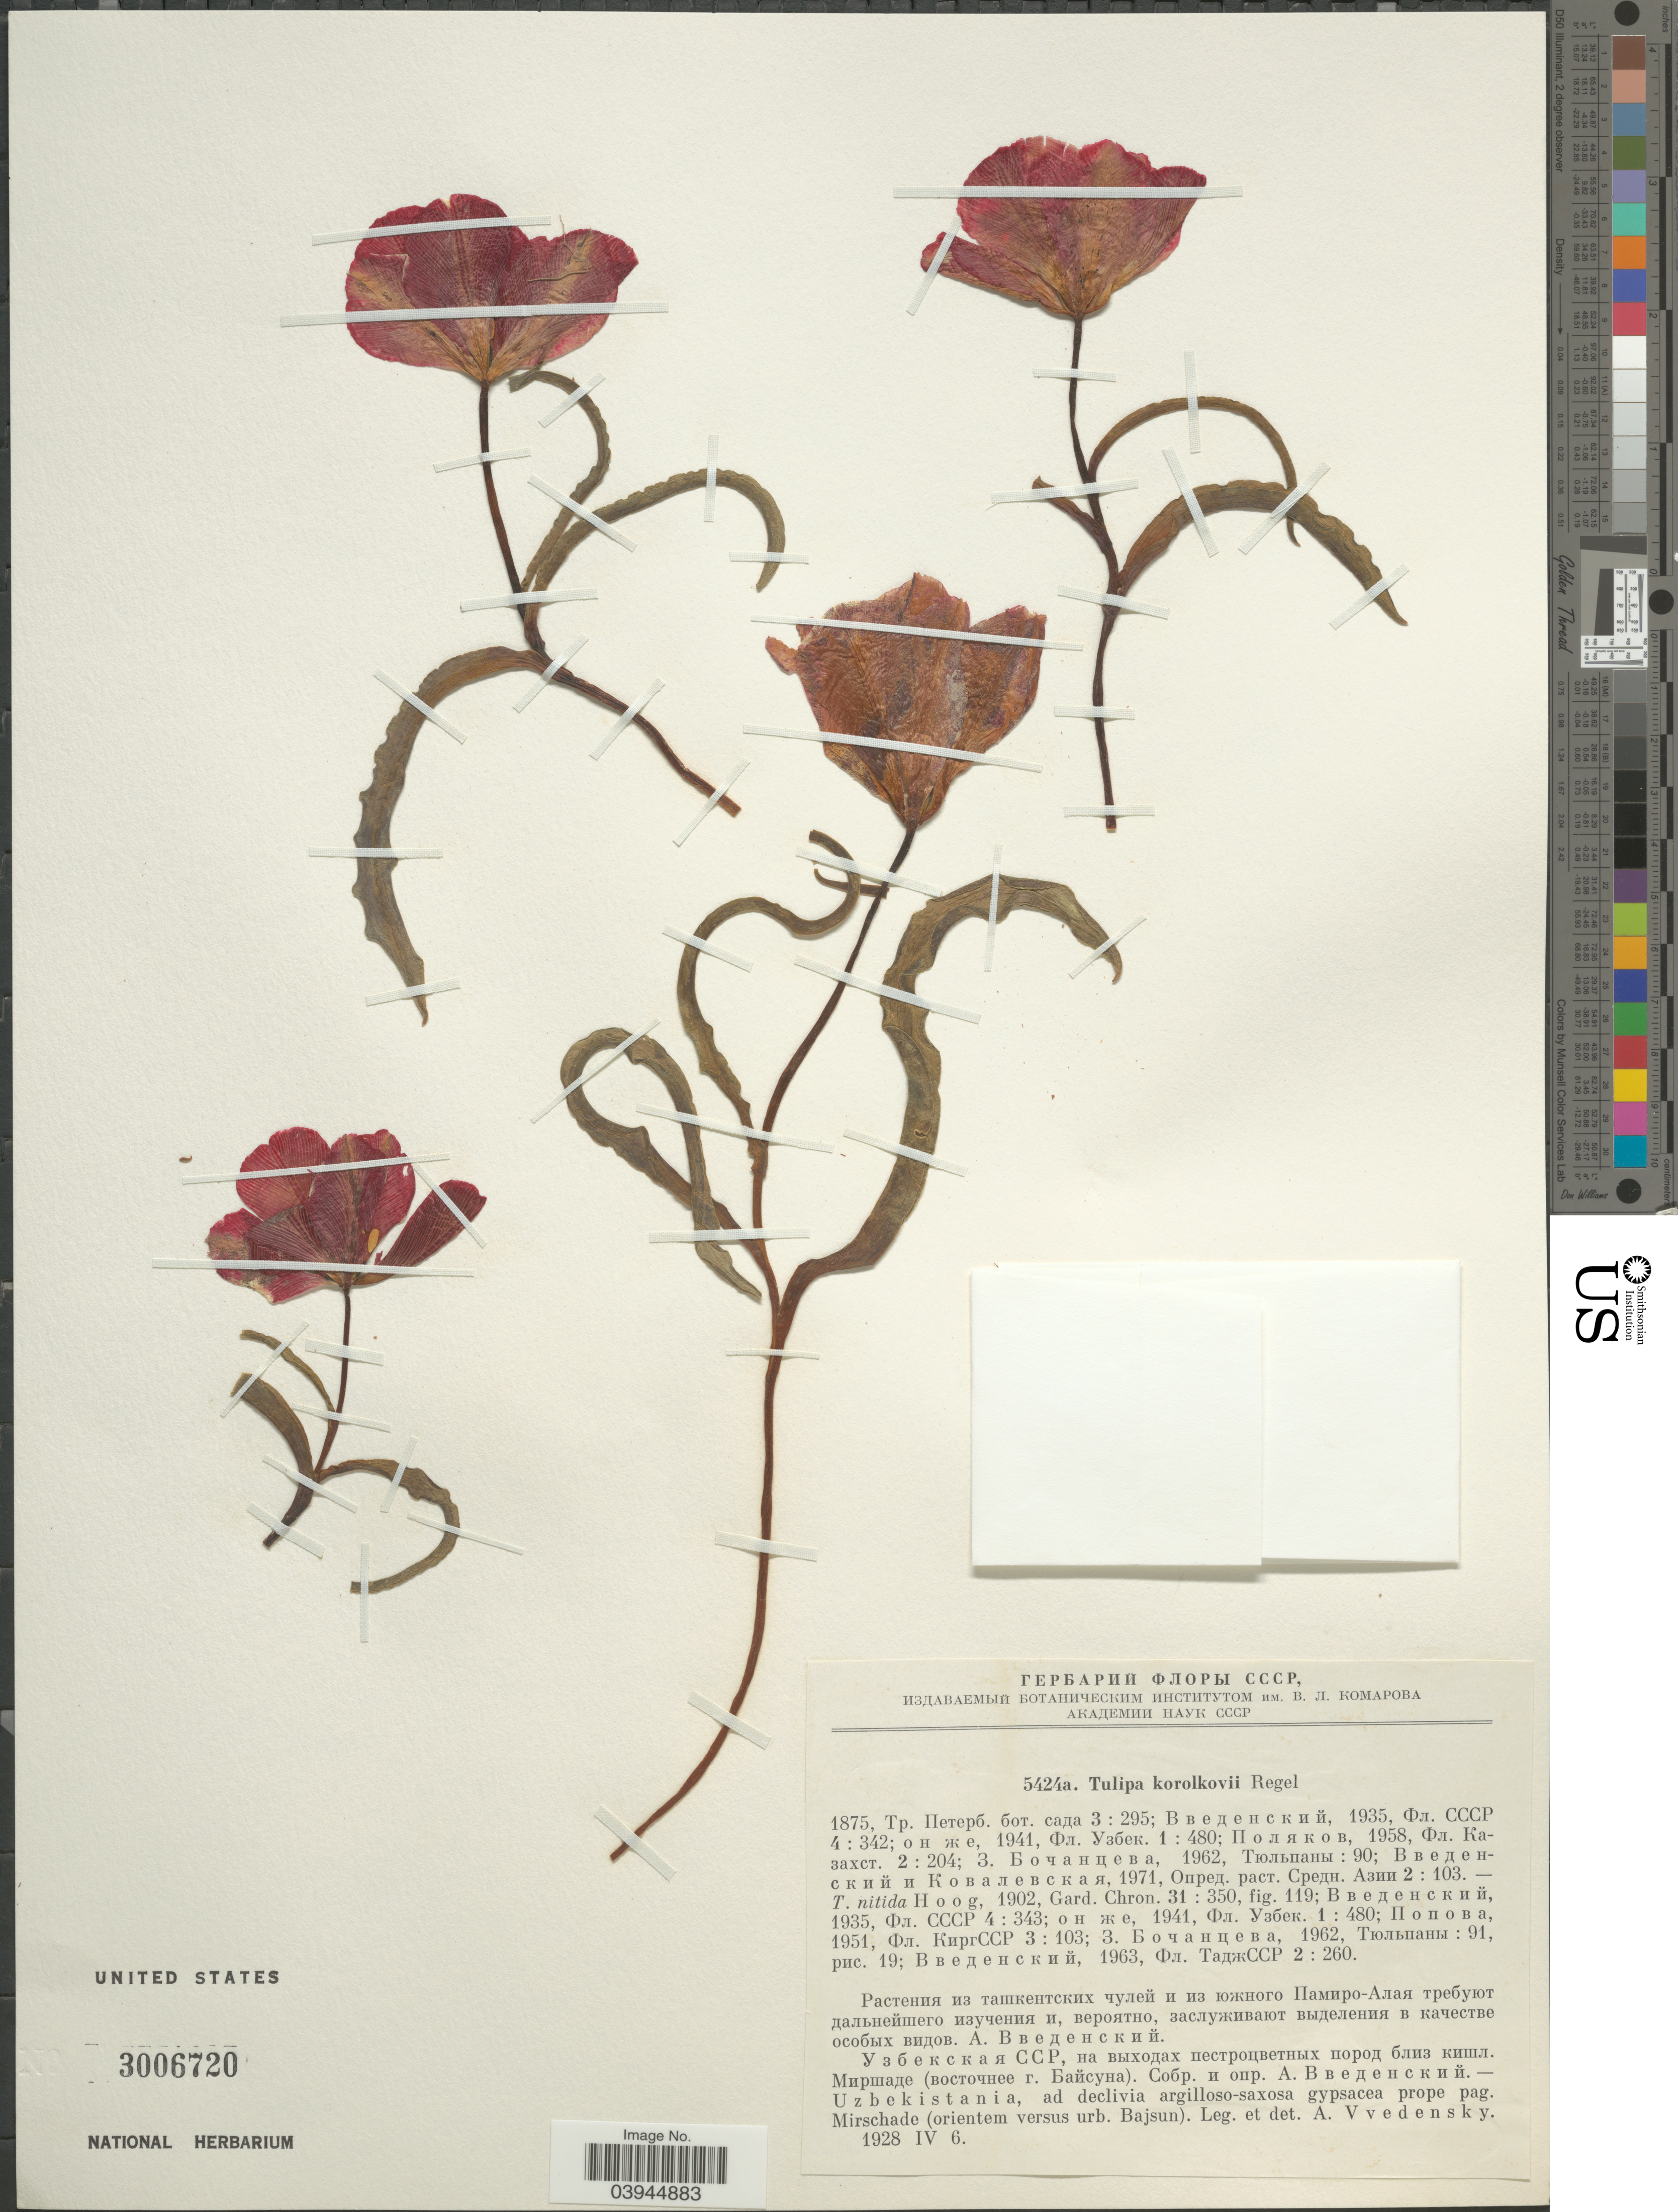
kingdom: Plantae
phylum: Tracheophyta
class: Liliopsida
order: Liliales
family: Liliaceae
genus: Tulipa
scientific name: Tulipa korolkowii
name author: Regel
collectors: A. Vvedensky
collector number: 5424a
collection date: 1928-04-06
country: Uzbekistan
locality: Uzbekistania, ad decliva argilloso-saxosa gypsacea prope pag. Mirschade (orientem versus urb. Bajsun).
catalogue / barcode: US 3006720